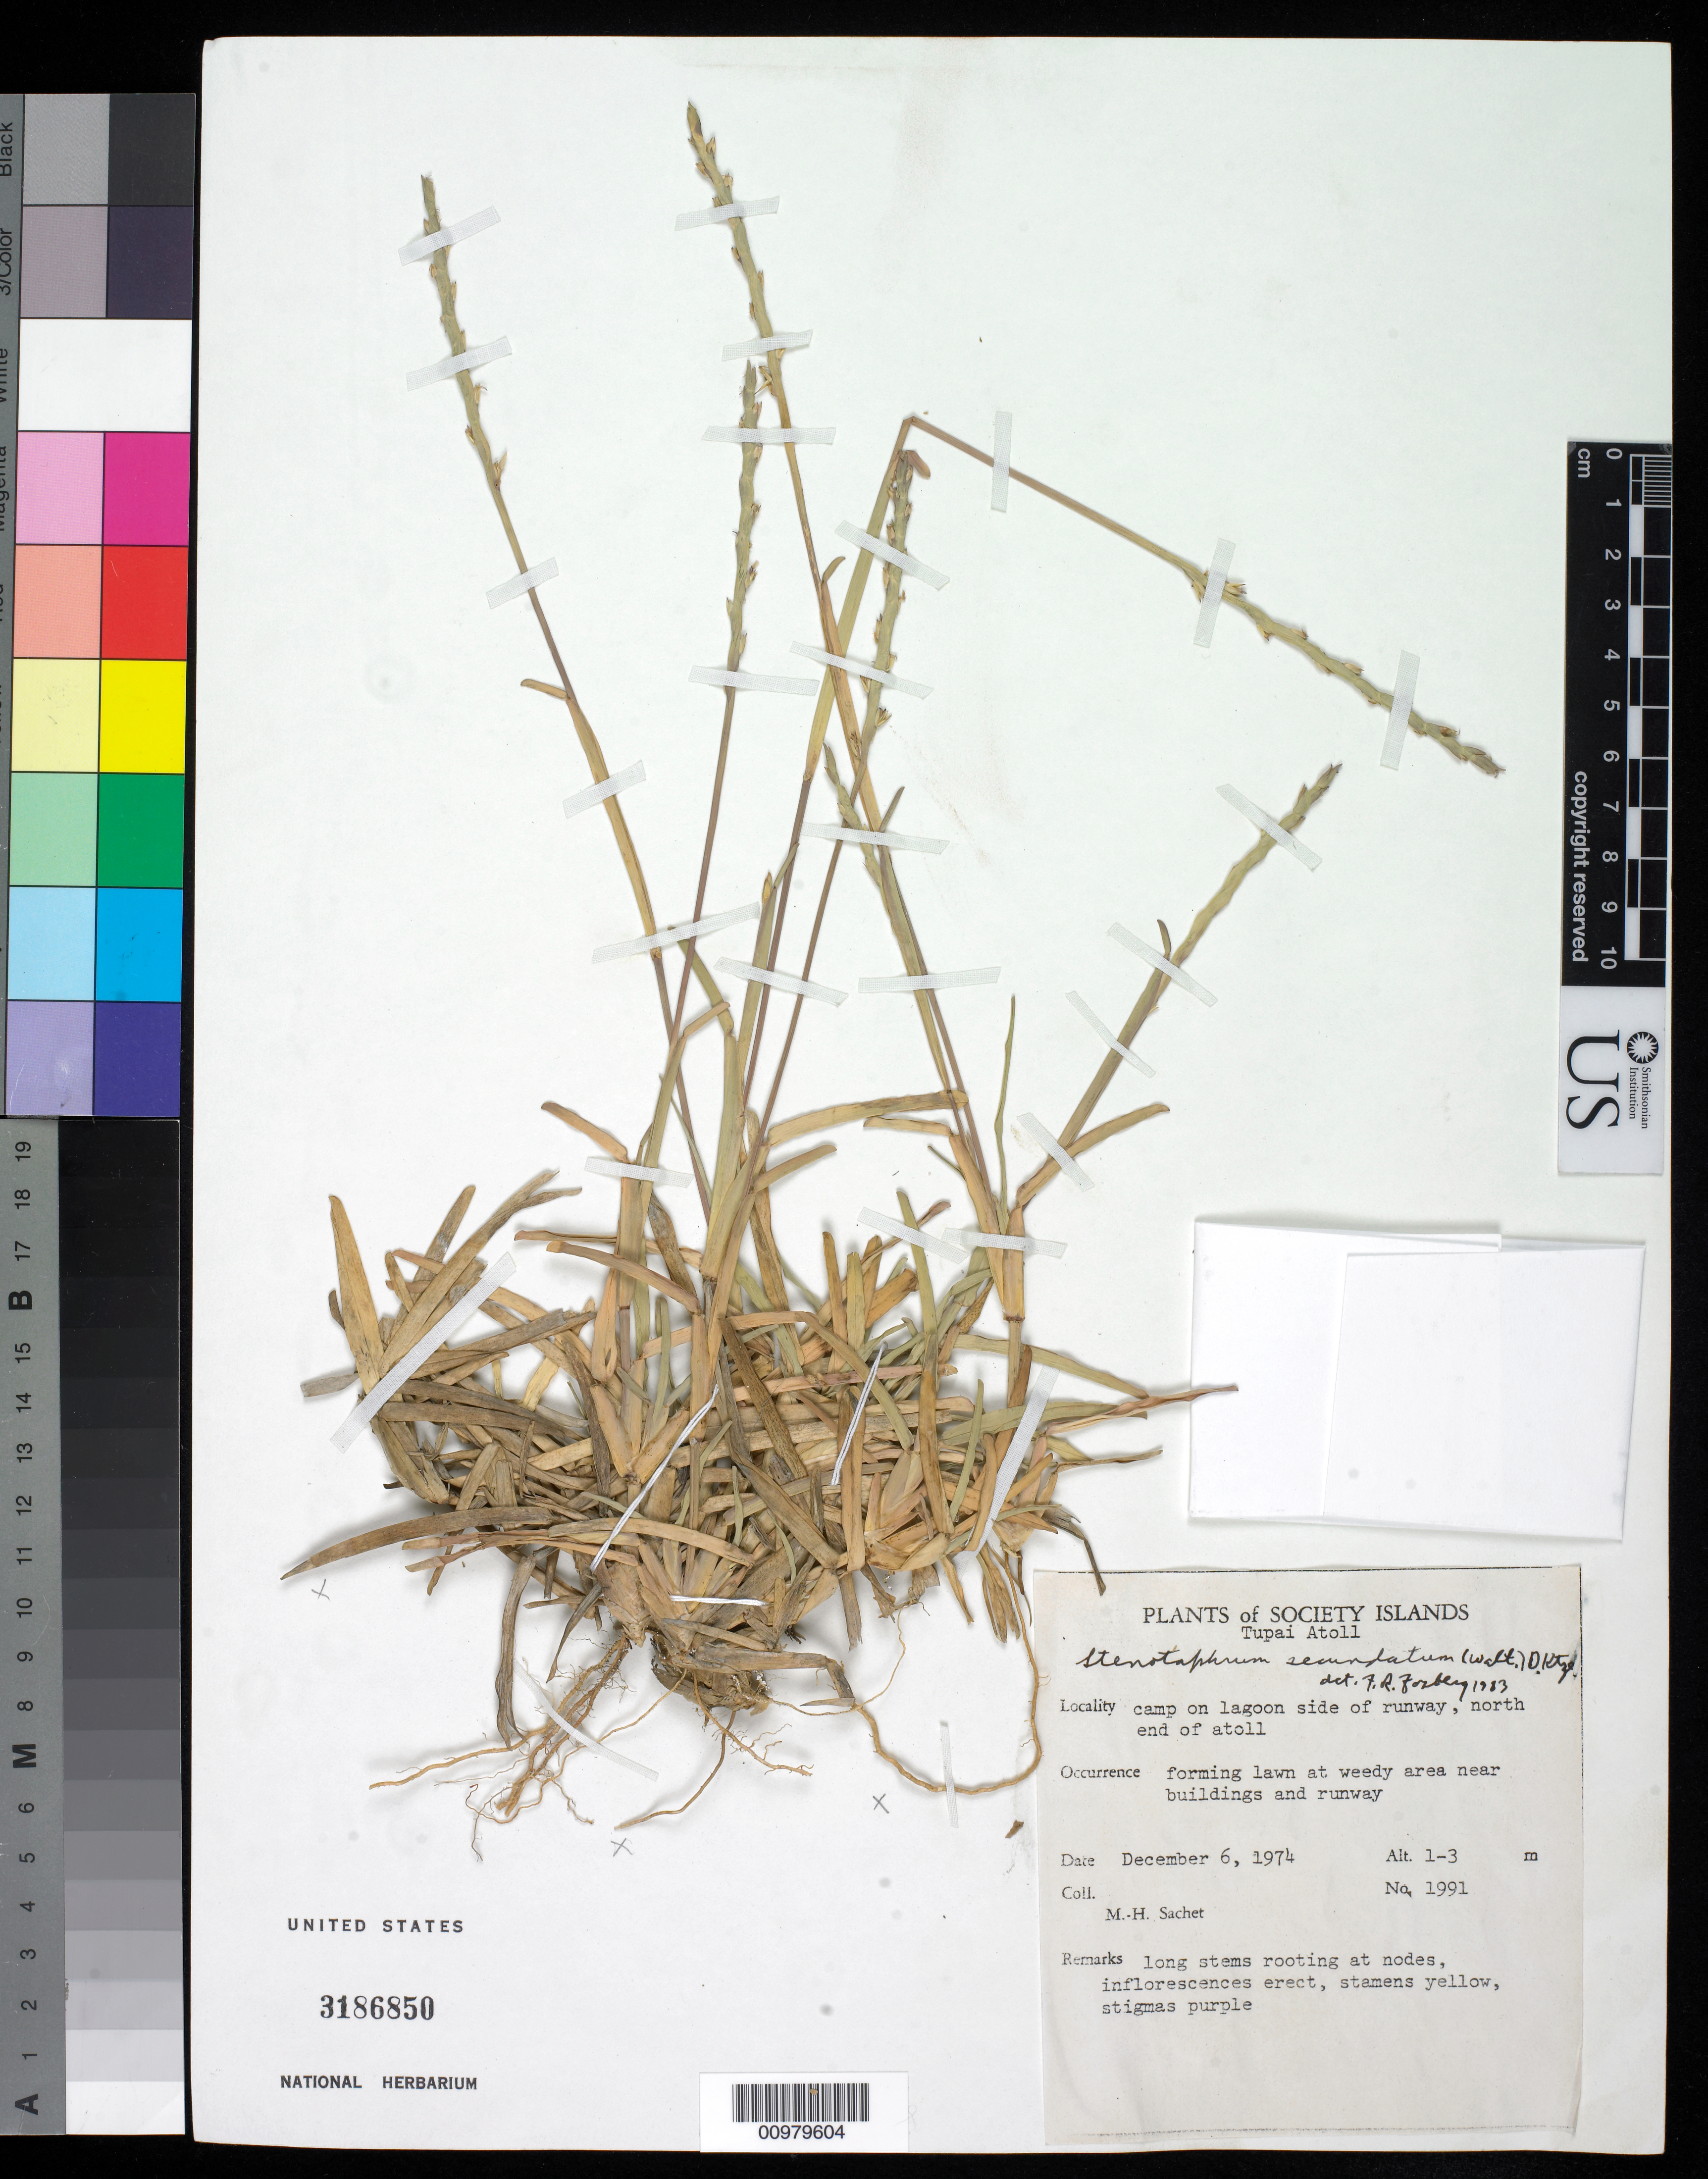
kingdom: Plantae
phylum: Tracheophyta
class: Liliopsida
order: Poales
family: Poaceae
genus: Stenotaphrum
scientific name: Stenotaphrum sp.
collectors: M.-H. Sachet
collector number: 1991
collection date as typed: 06 Dec 1974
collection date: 1974-12-06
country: French Polynesia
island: Tupai Atoll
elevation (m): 1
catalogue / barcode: US 3186850